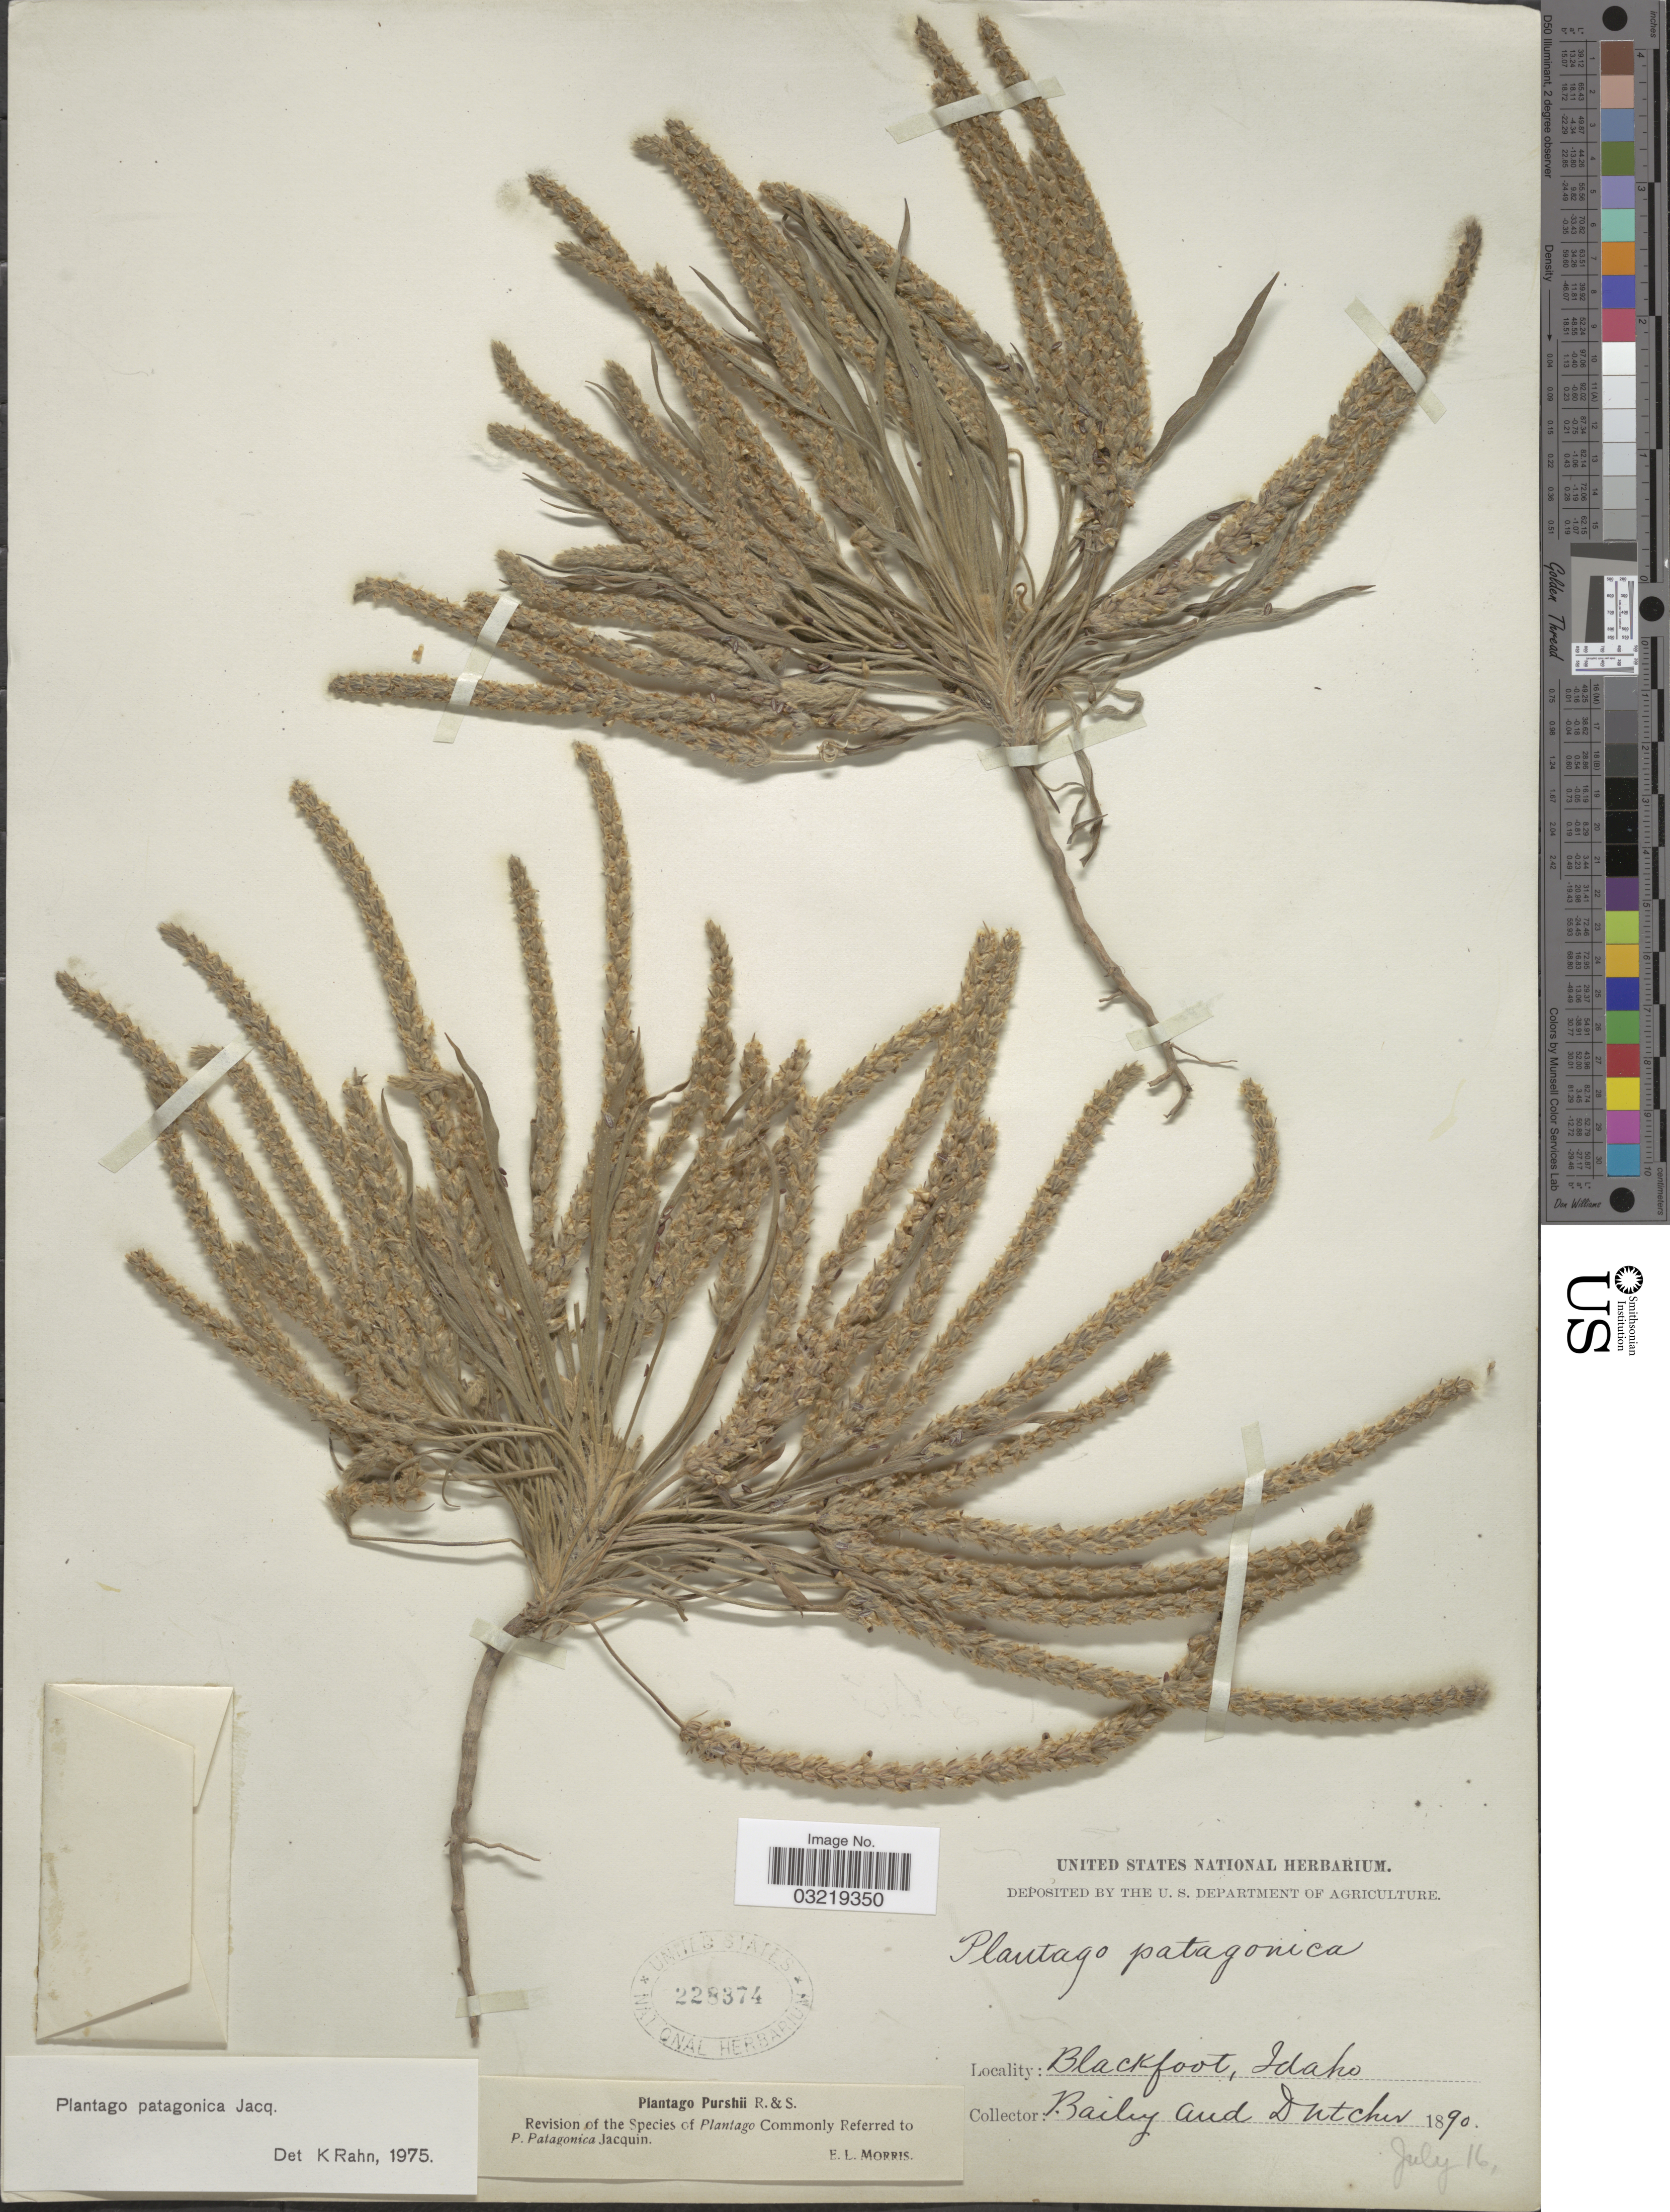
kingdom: Plantae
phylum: Tracheophyta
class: Magnoliopsida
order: Lamiales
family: Plantaginaceae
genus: Plantago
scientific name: Plantago patagonica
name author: Jacq.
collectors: Bailey, -- & -. Dutcher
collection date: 1890-07-16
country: United States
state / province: Idaho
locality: Blackfoot.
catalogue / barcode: US 228374